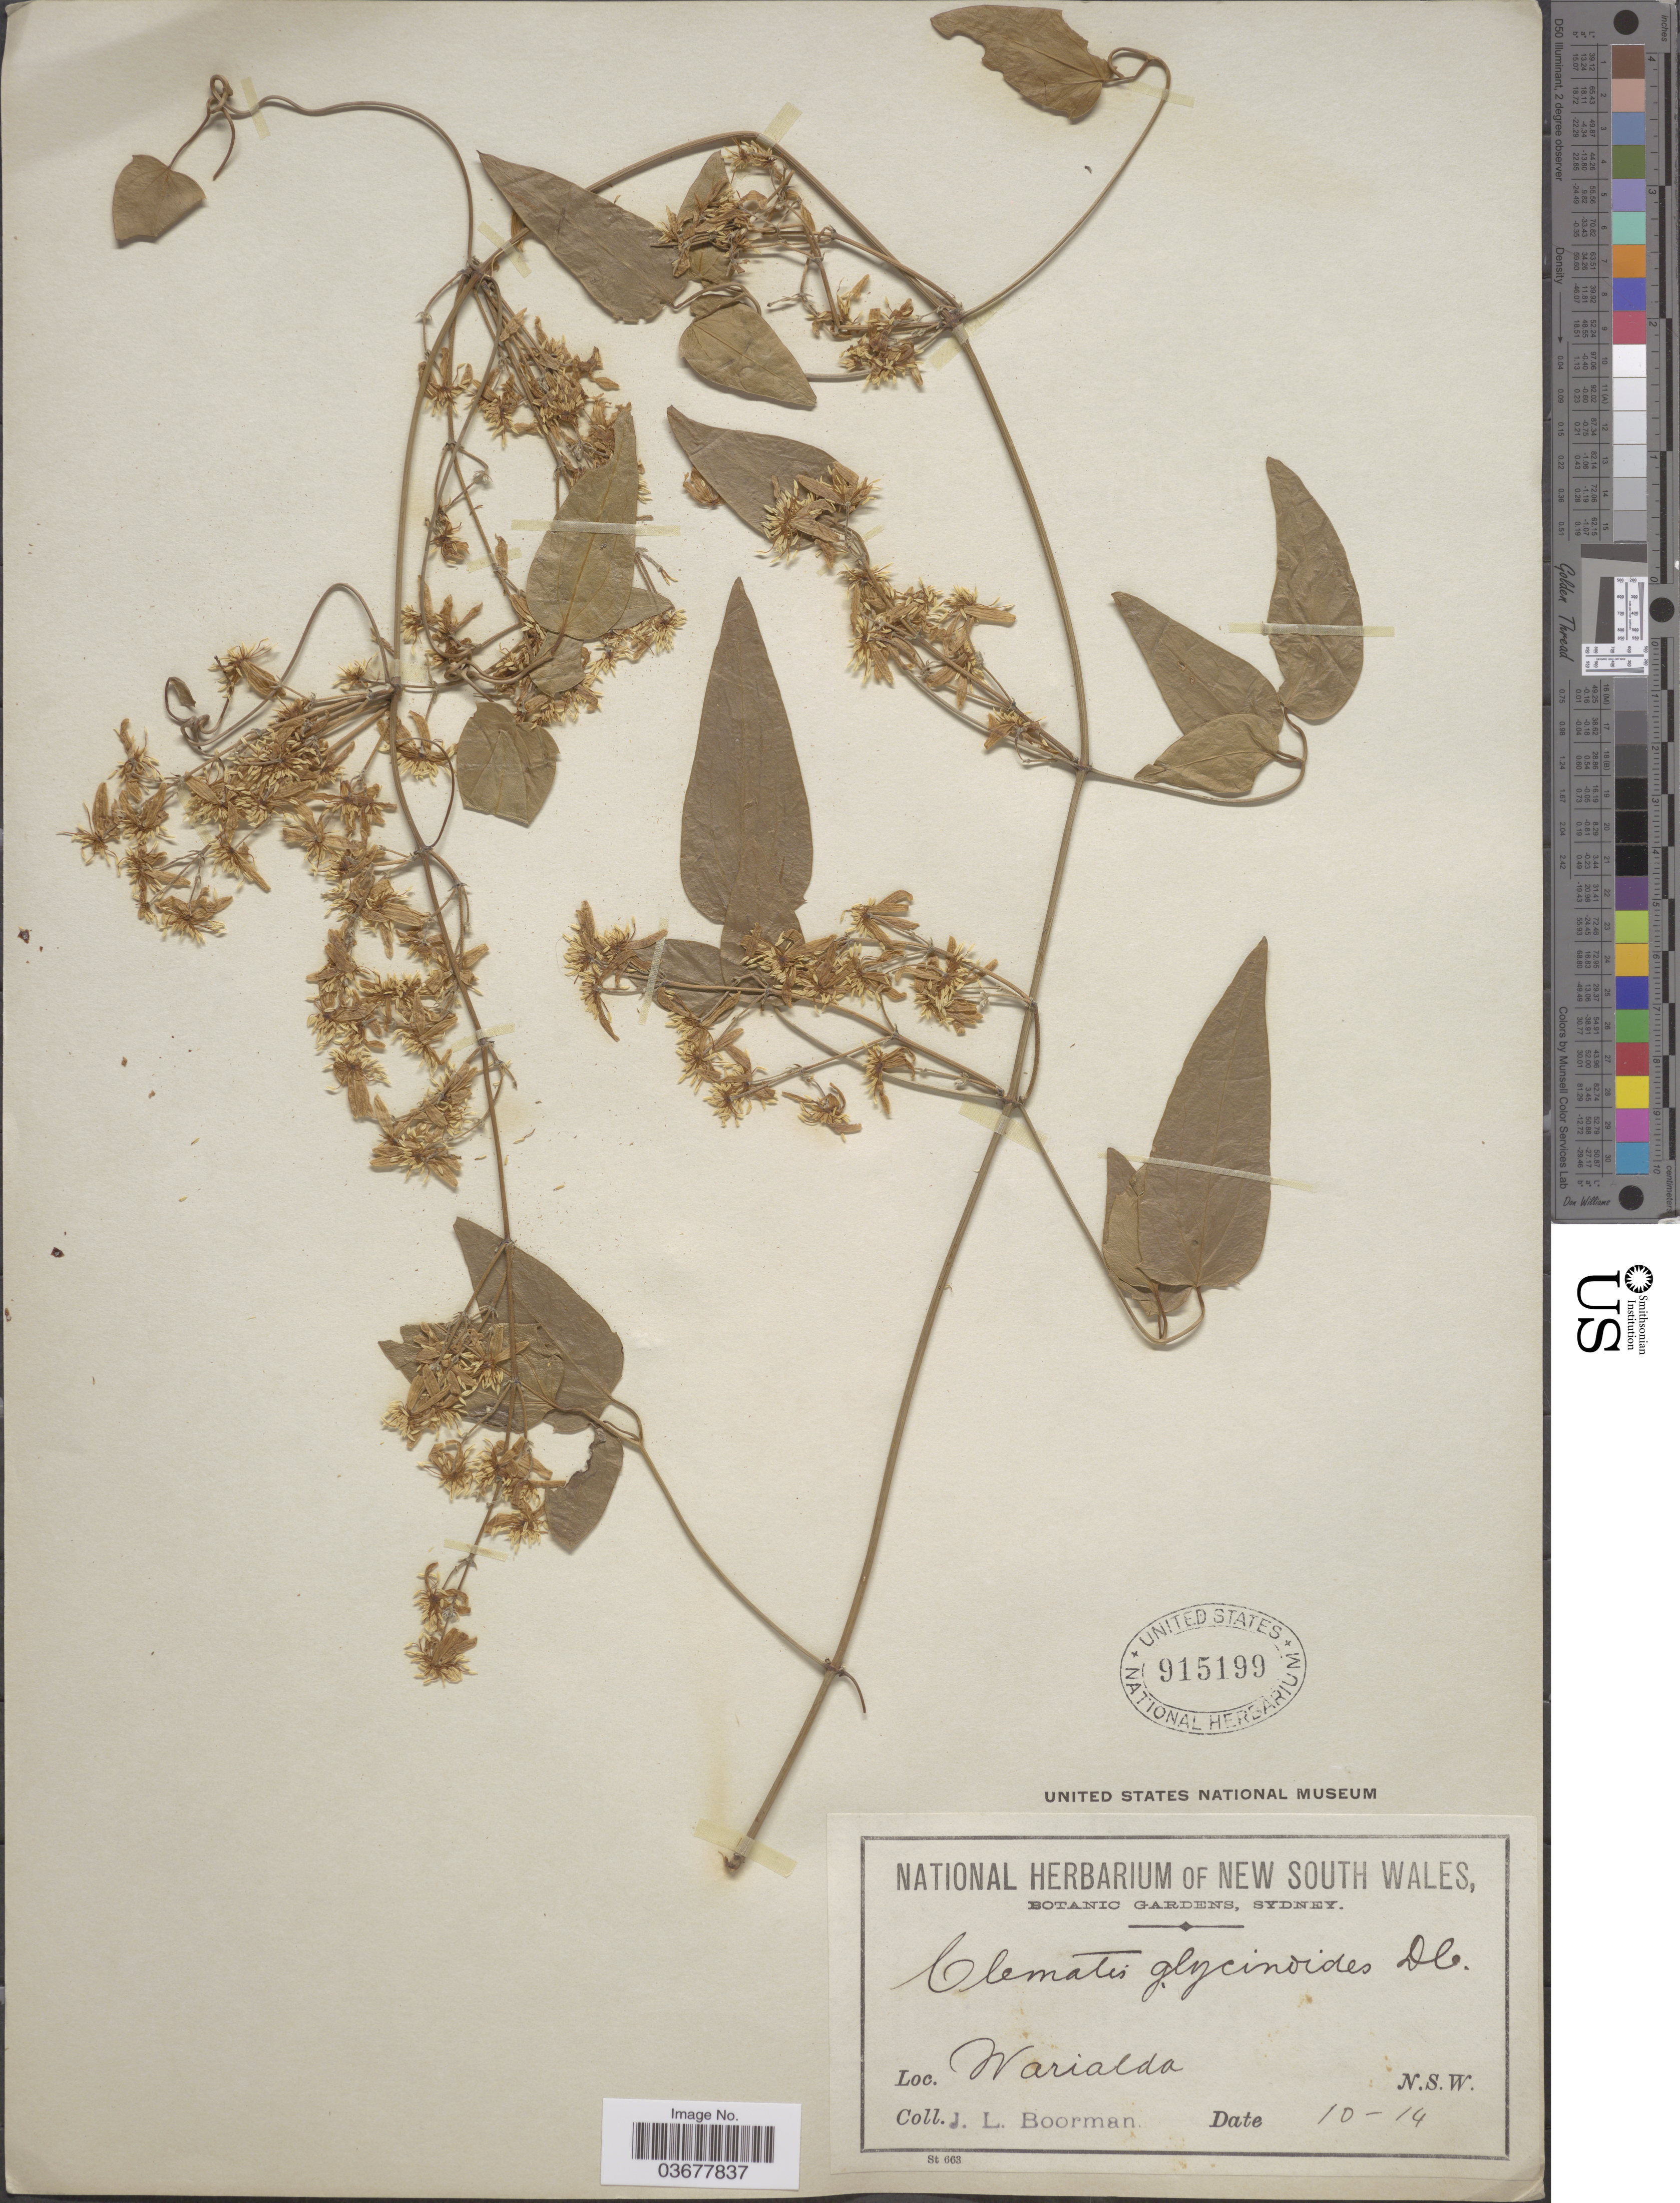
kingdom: Plantae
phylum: Tracheophyta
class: Magnoliopsida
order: Ranunculales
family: Ranunculaceae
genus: Clematis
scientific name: Clematis glycinoides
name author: DC.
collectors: J. Boorman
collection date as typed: Transcribed d/m/y: /10/14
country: Australia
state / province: New South Wales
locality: Warialda.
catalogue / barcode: US 915199